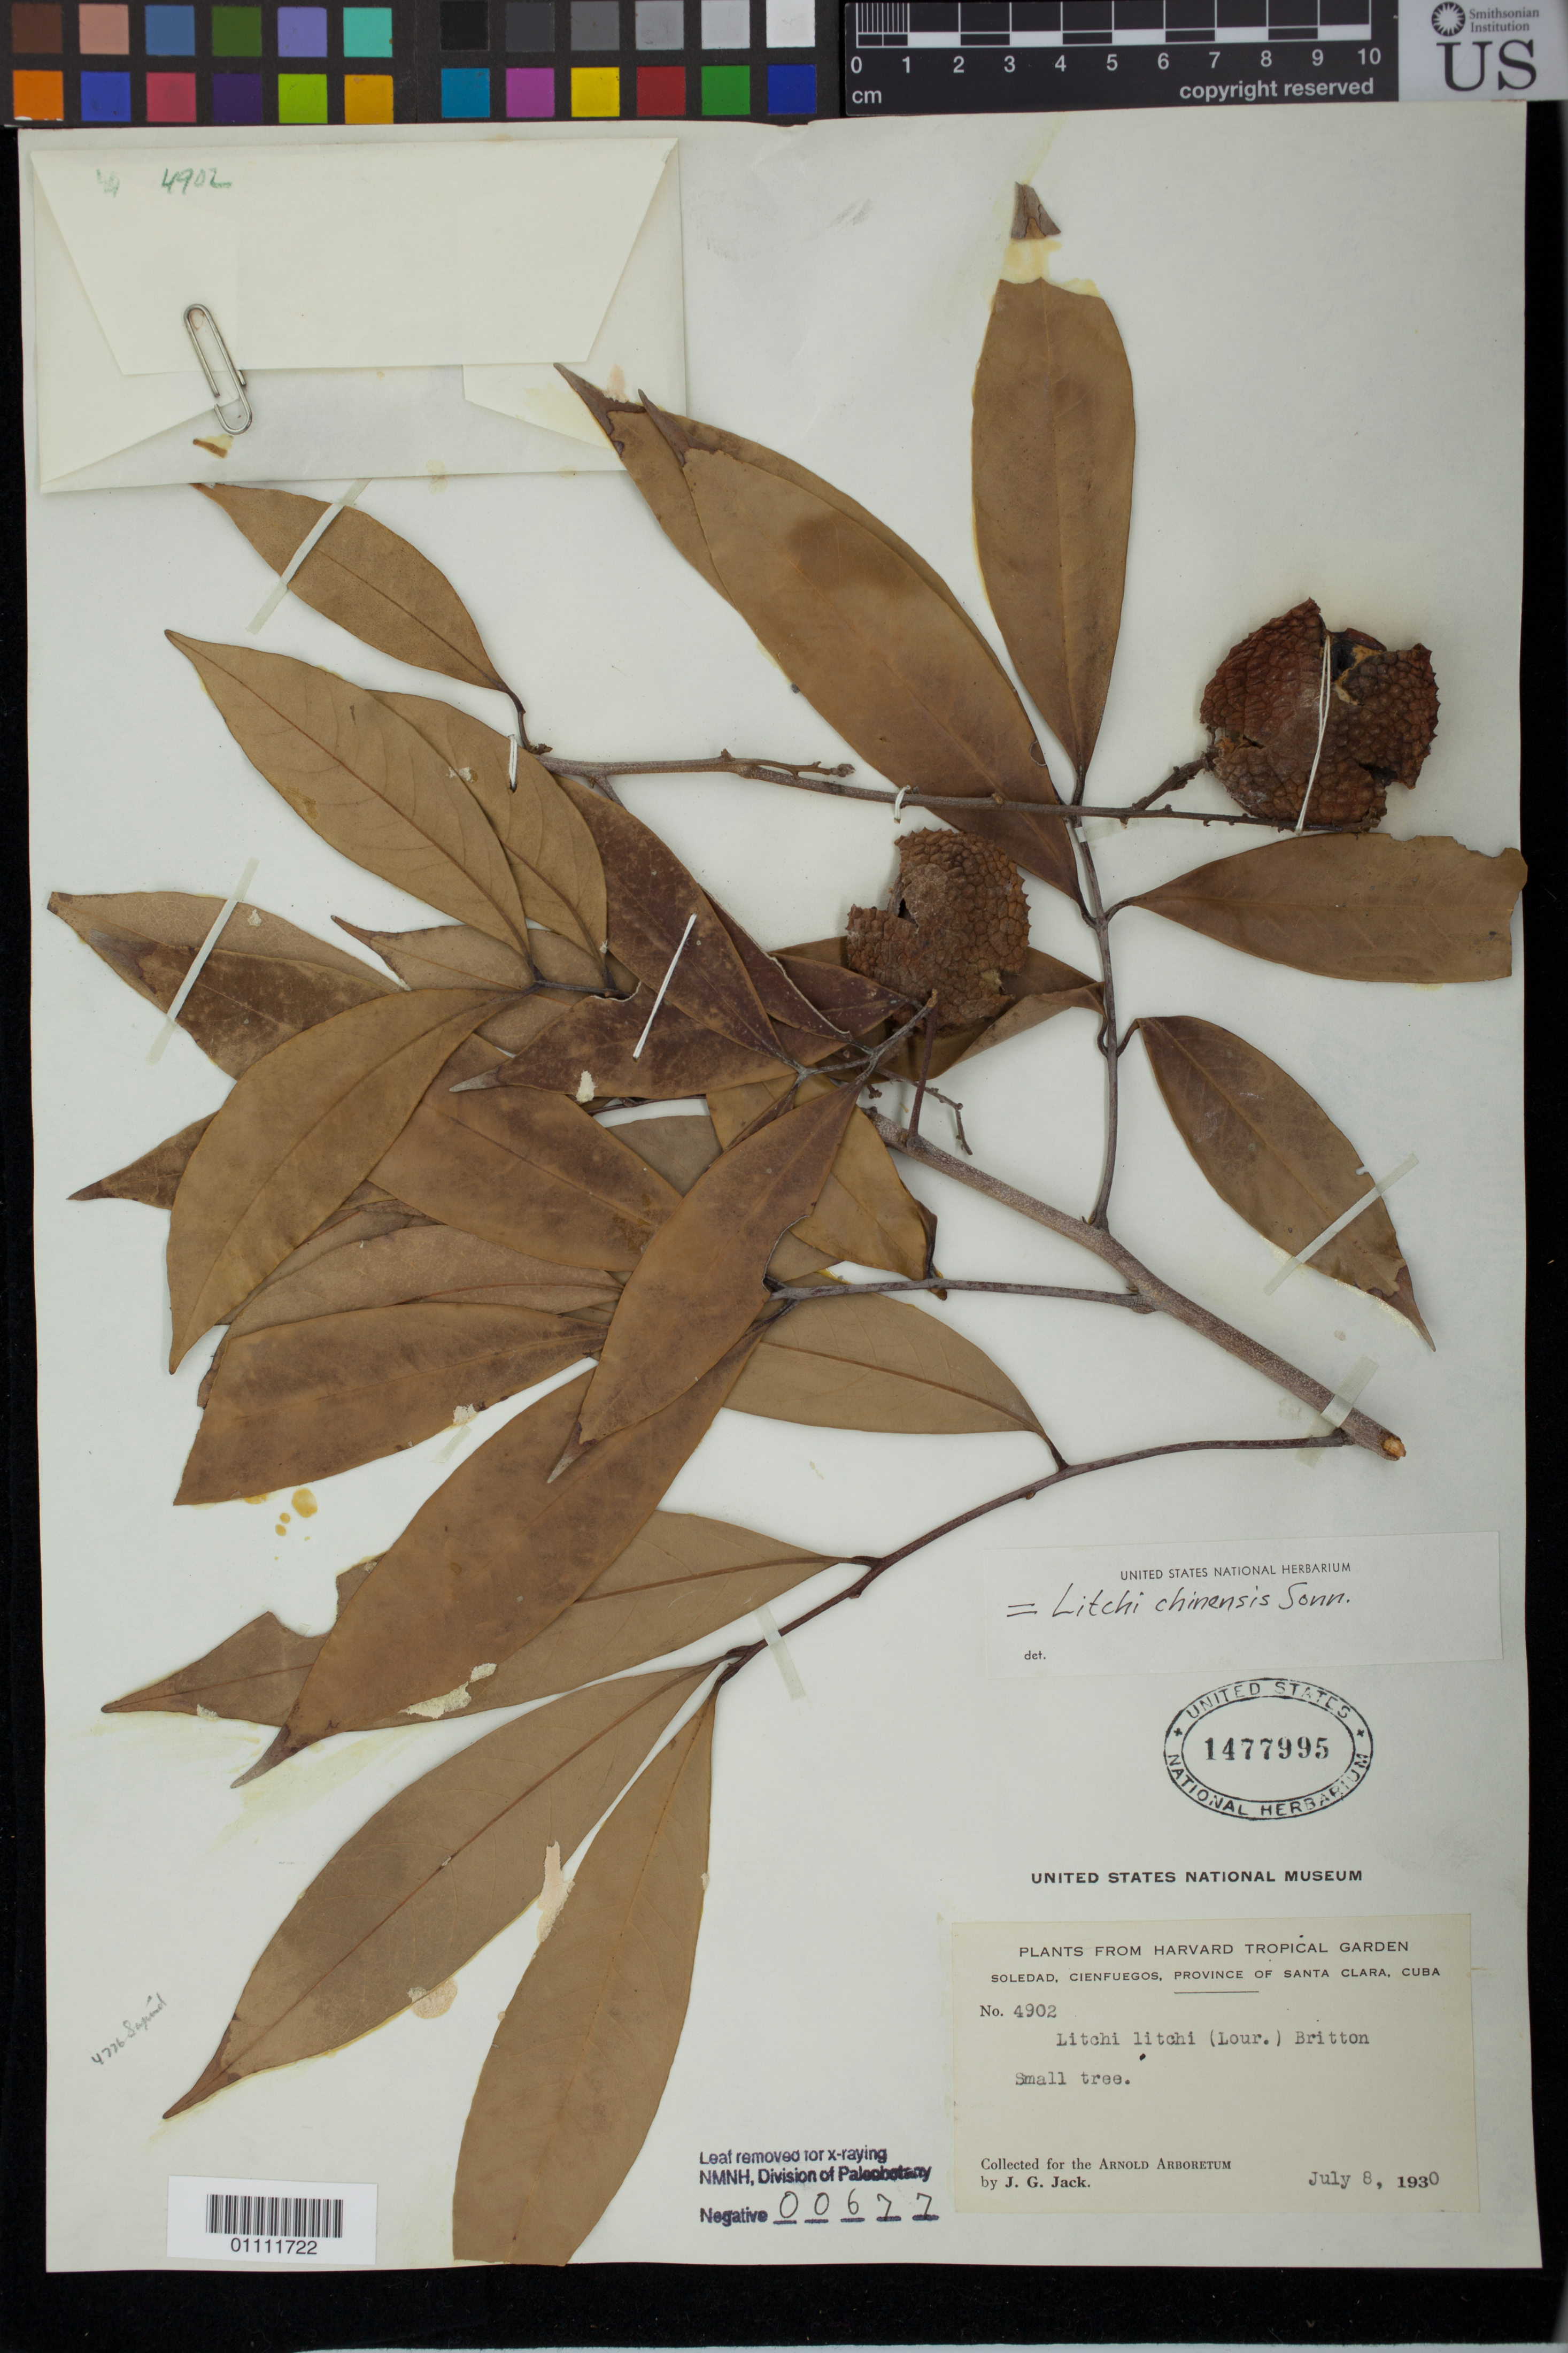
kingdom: Plantae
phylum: Tracheophyta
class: Magnoliopsida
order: Sapindales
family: Sapindaceae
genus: Litchi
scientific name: Litchi chinensis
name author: Sonn.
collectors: J. G. Jack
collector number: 4902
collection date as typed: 08 Jul 1930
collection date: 1930-07-08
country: Cuba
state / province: Cienfuegos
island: Cuba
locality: Soledad, Cienfuegos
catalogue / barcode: US 1477995